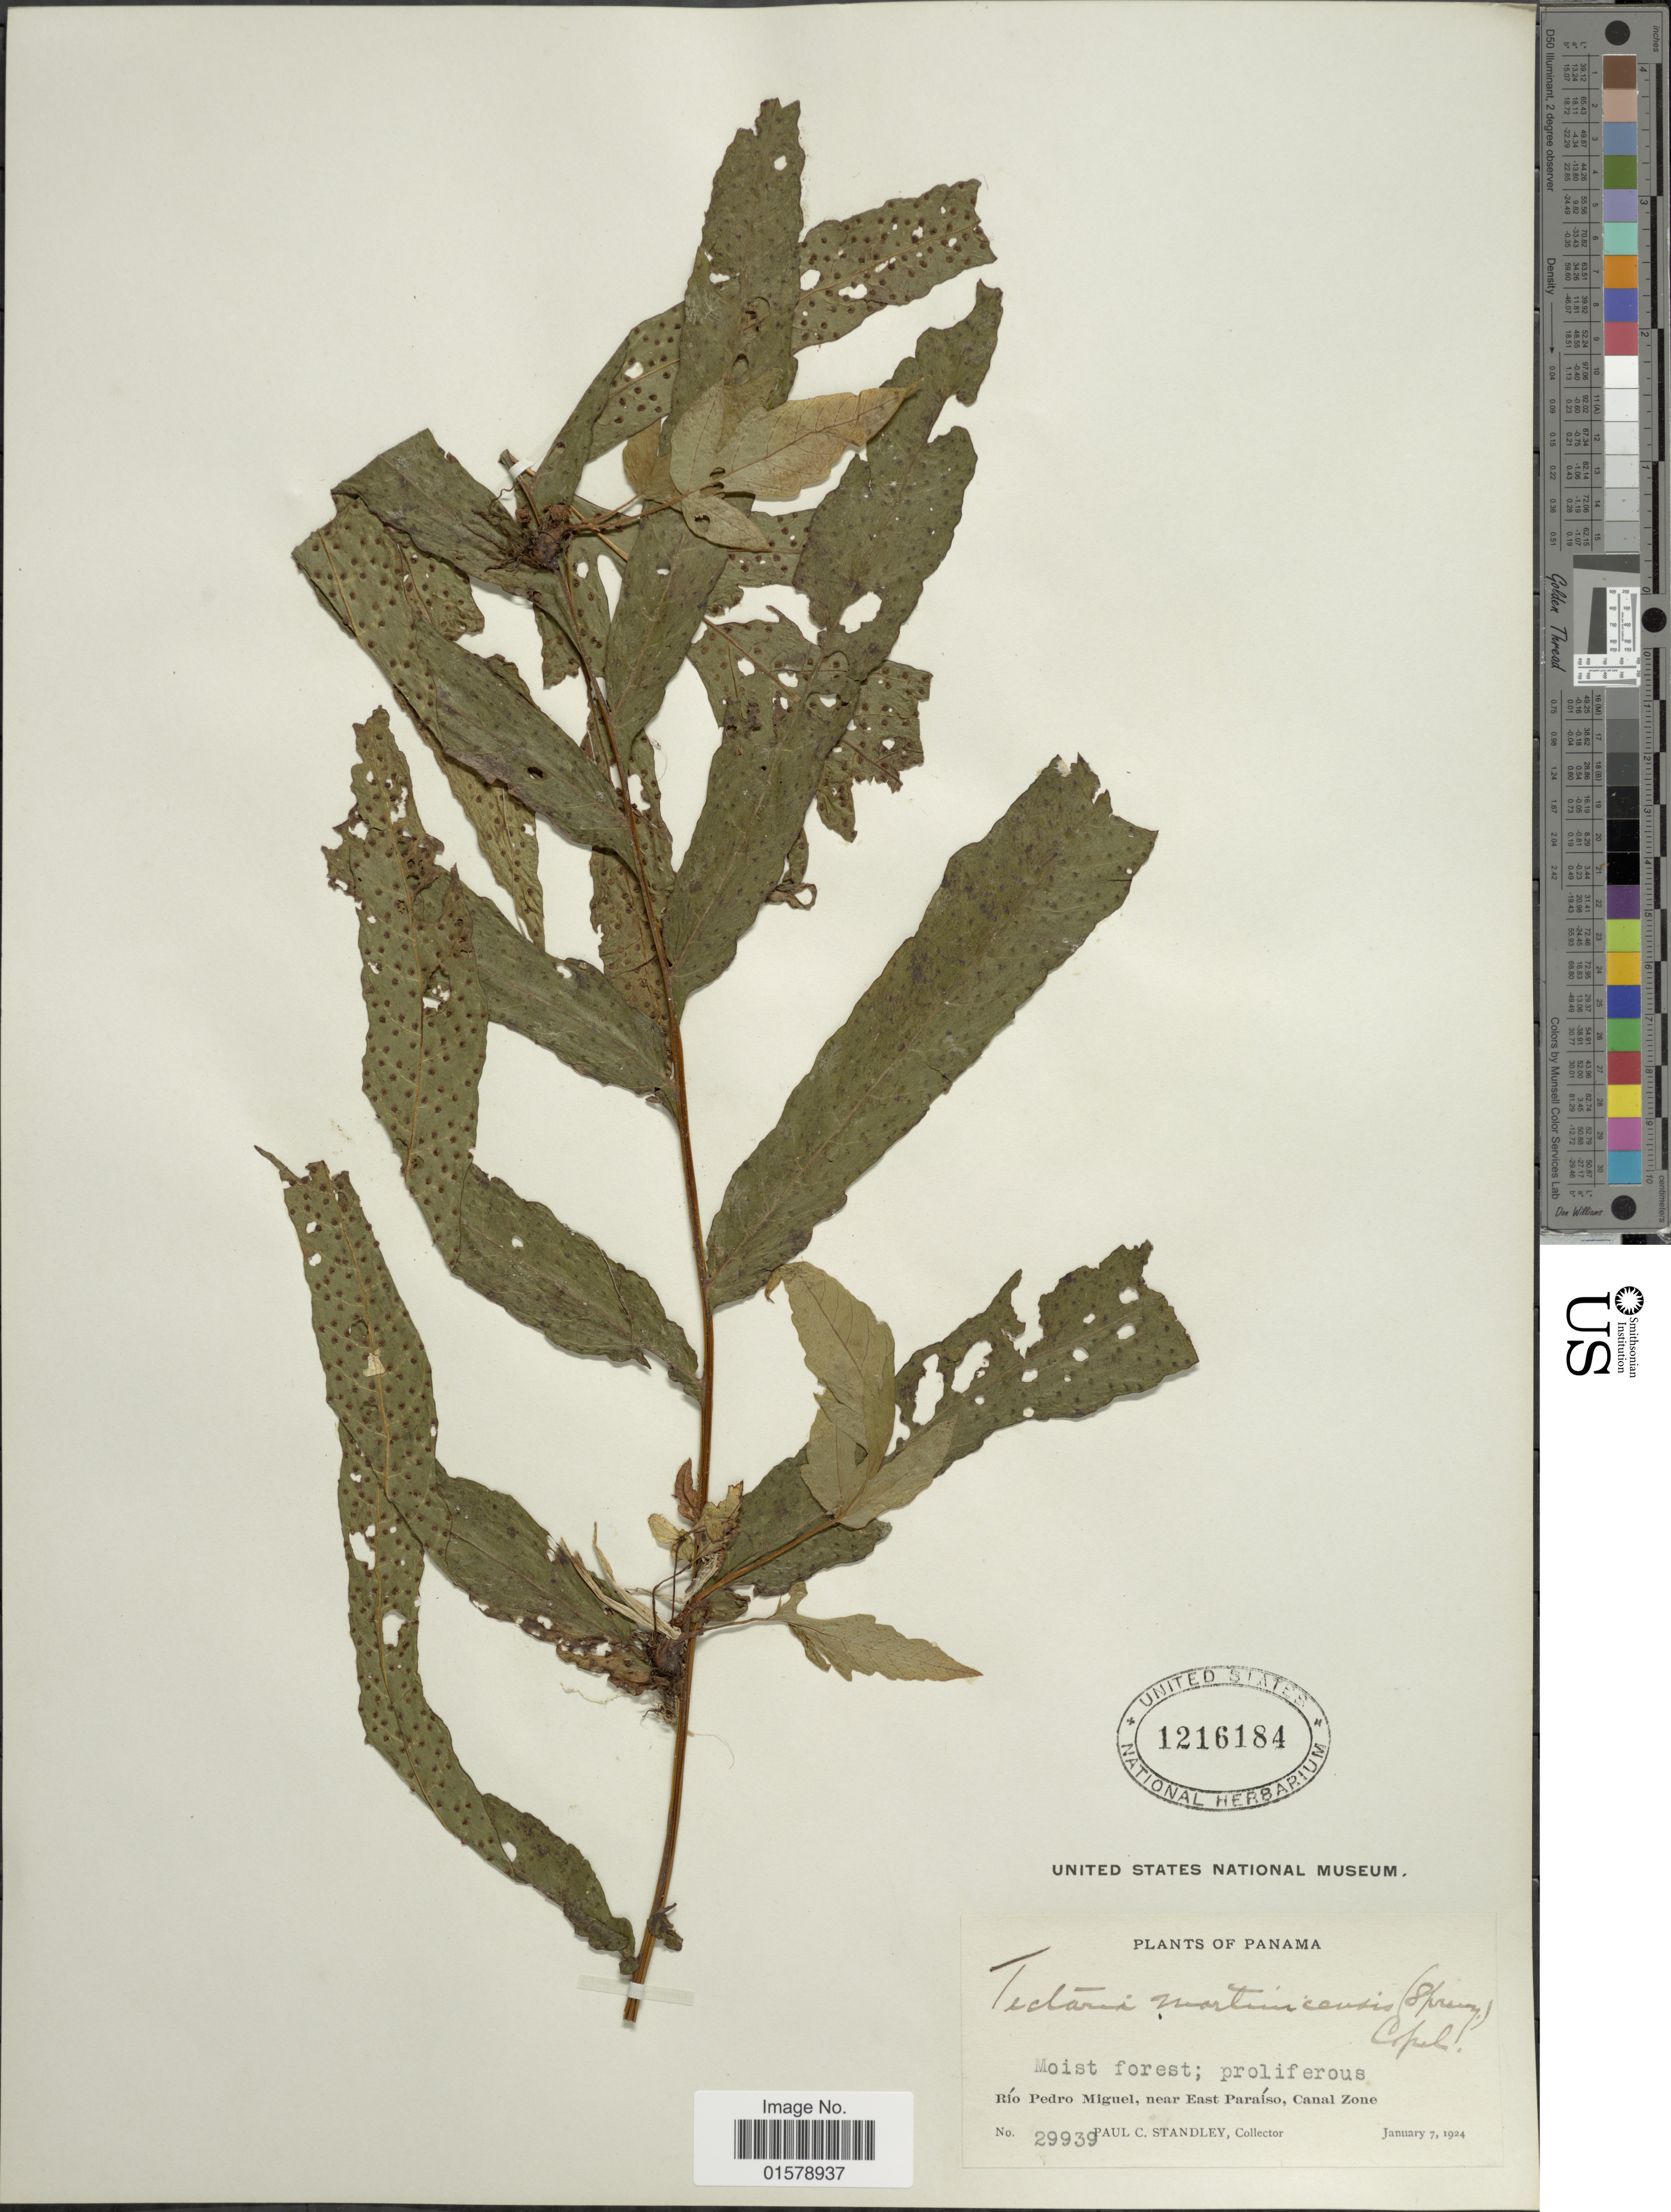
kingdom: Plantae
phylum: Tracheophyta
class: Polypodiopsida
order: Polypodiales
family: Tectariaceae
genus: Tectaria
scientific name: Tectaria vivipara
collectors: P. C. Standley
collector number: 29939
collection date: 1924-01-07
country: Panama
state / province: Colón / Panamá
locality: Rio Pedro Miguel, near East Paraiso, Canal Zone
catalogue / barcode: US 1216184